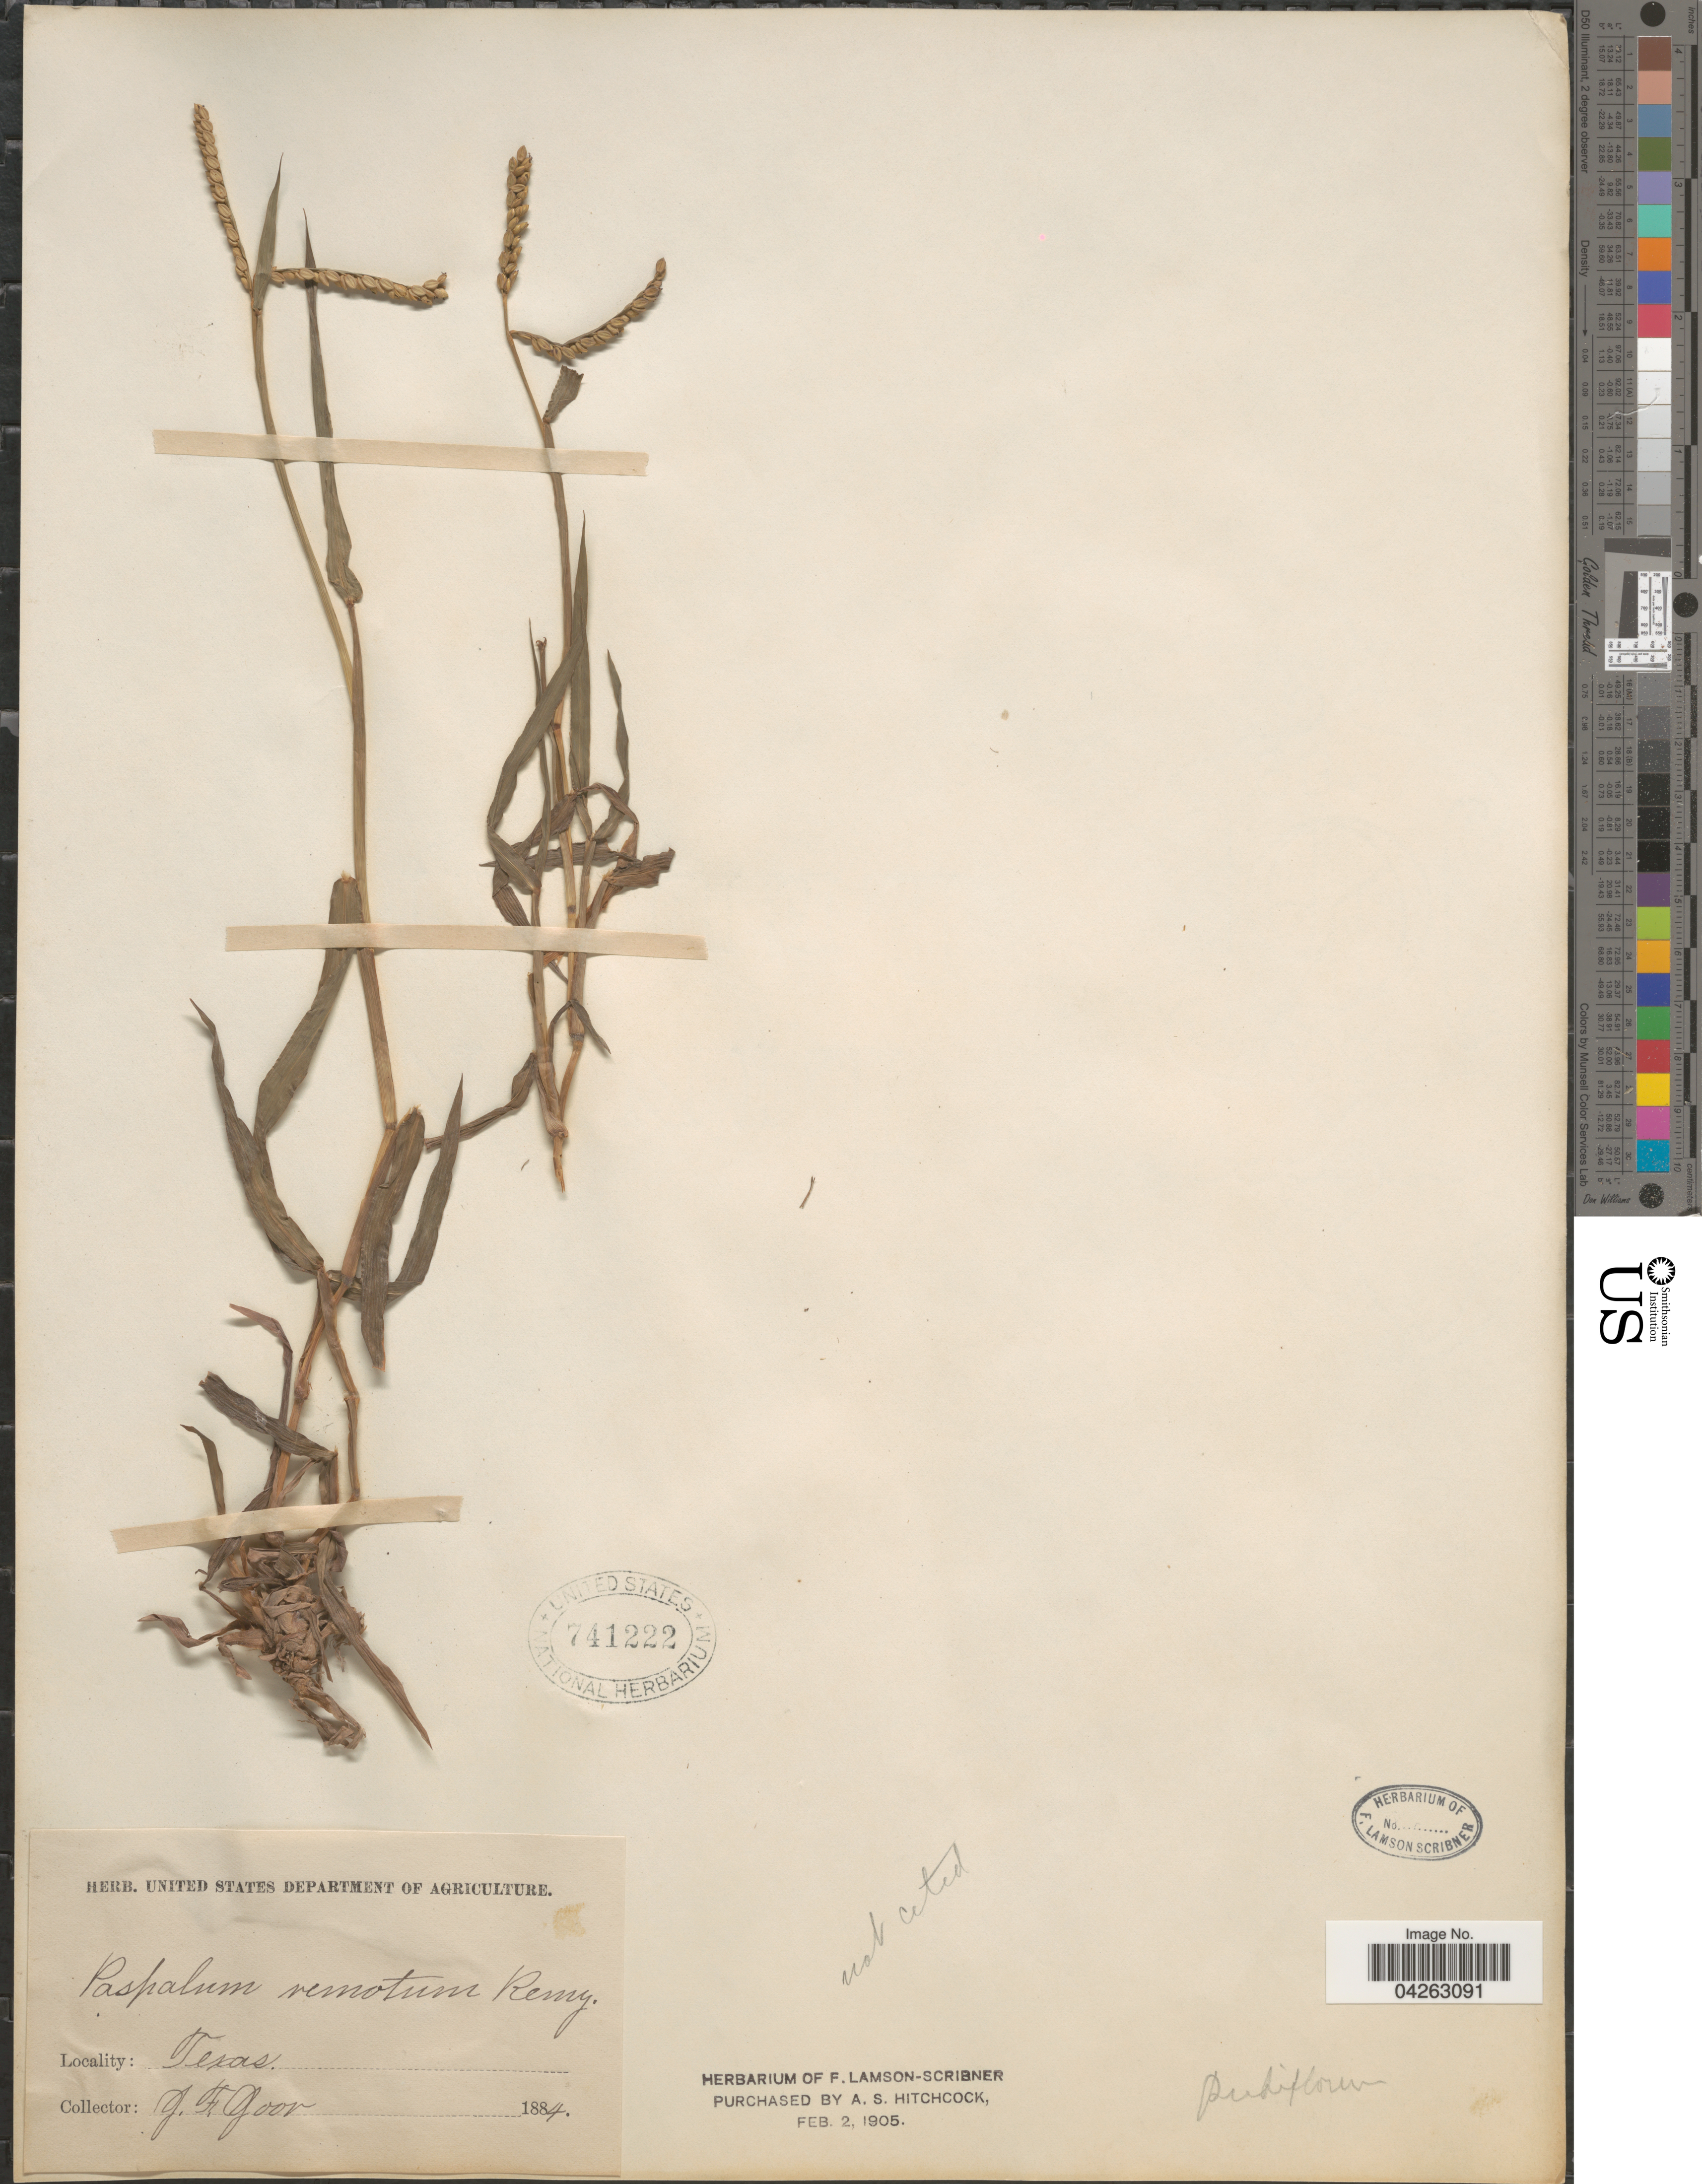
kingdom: Plantae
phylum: Tracheophyta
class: Liliopsida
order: Poales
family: Poaceae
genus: Paspalum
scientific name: Paspalum pubiflorum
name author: Rupr. ex E. Fourn.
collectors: J. F. Joor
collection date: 1884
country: United States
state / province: Texas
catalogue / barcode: US 741222